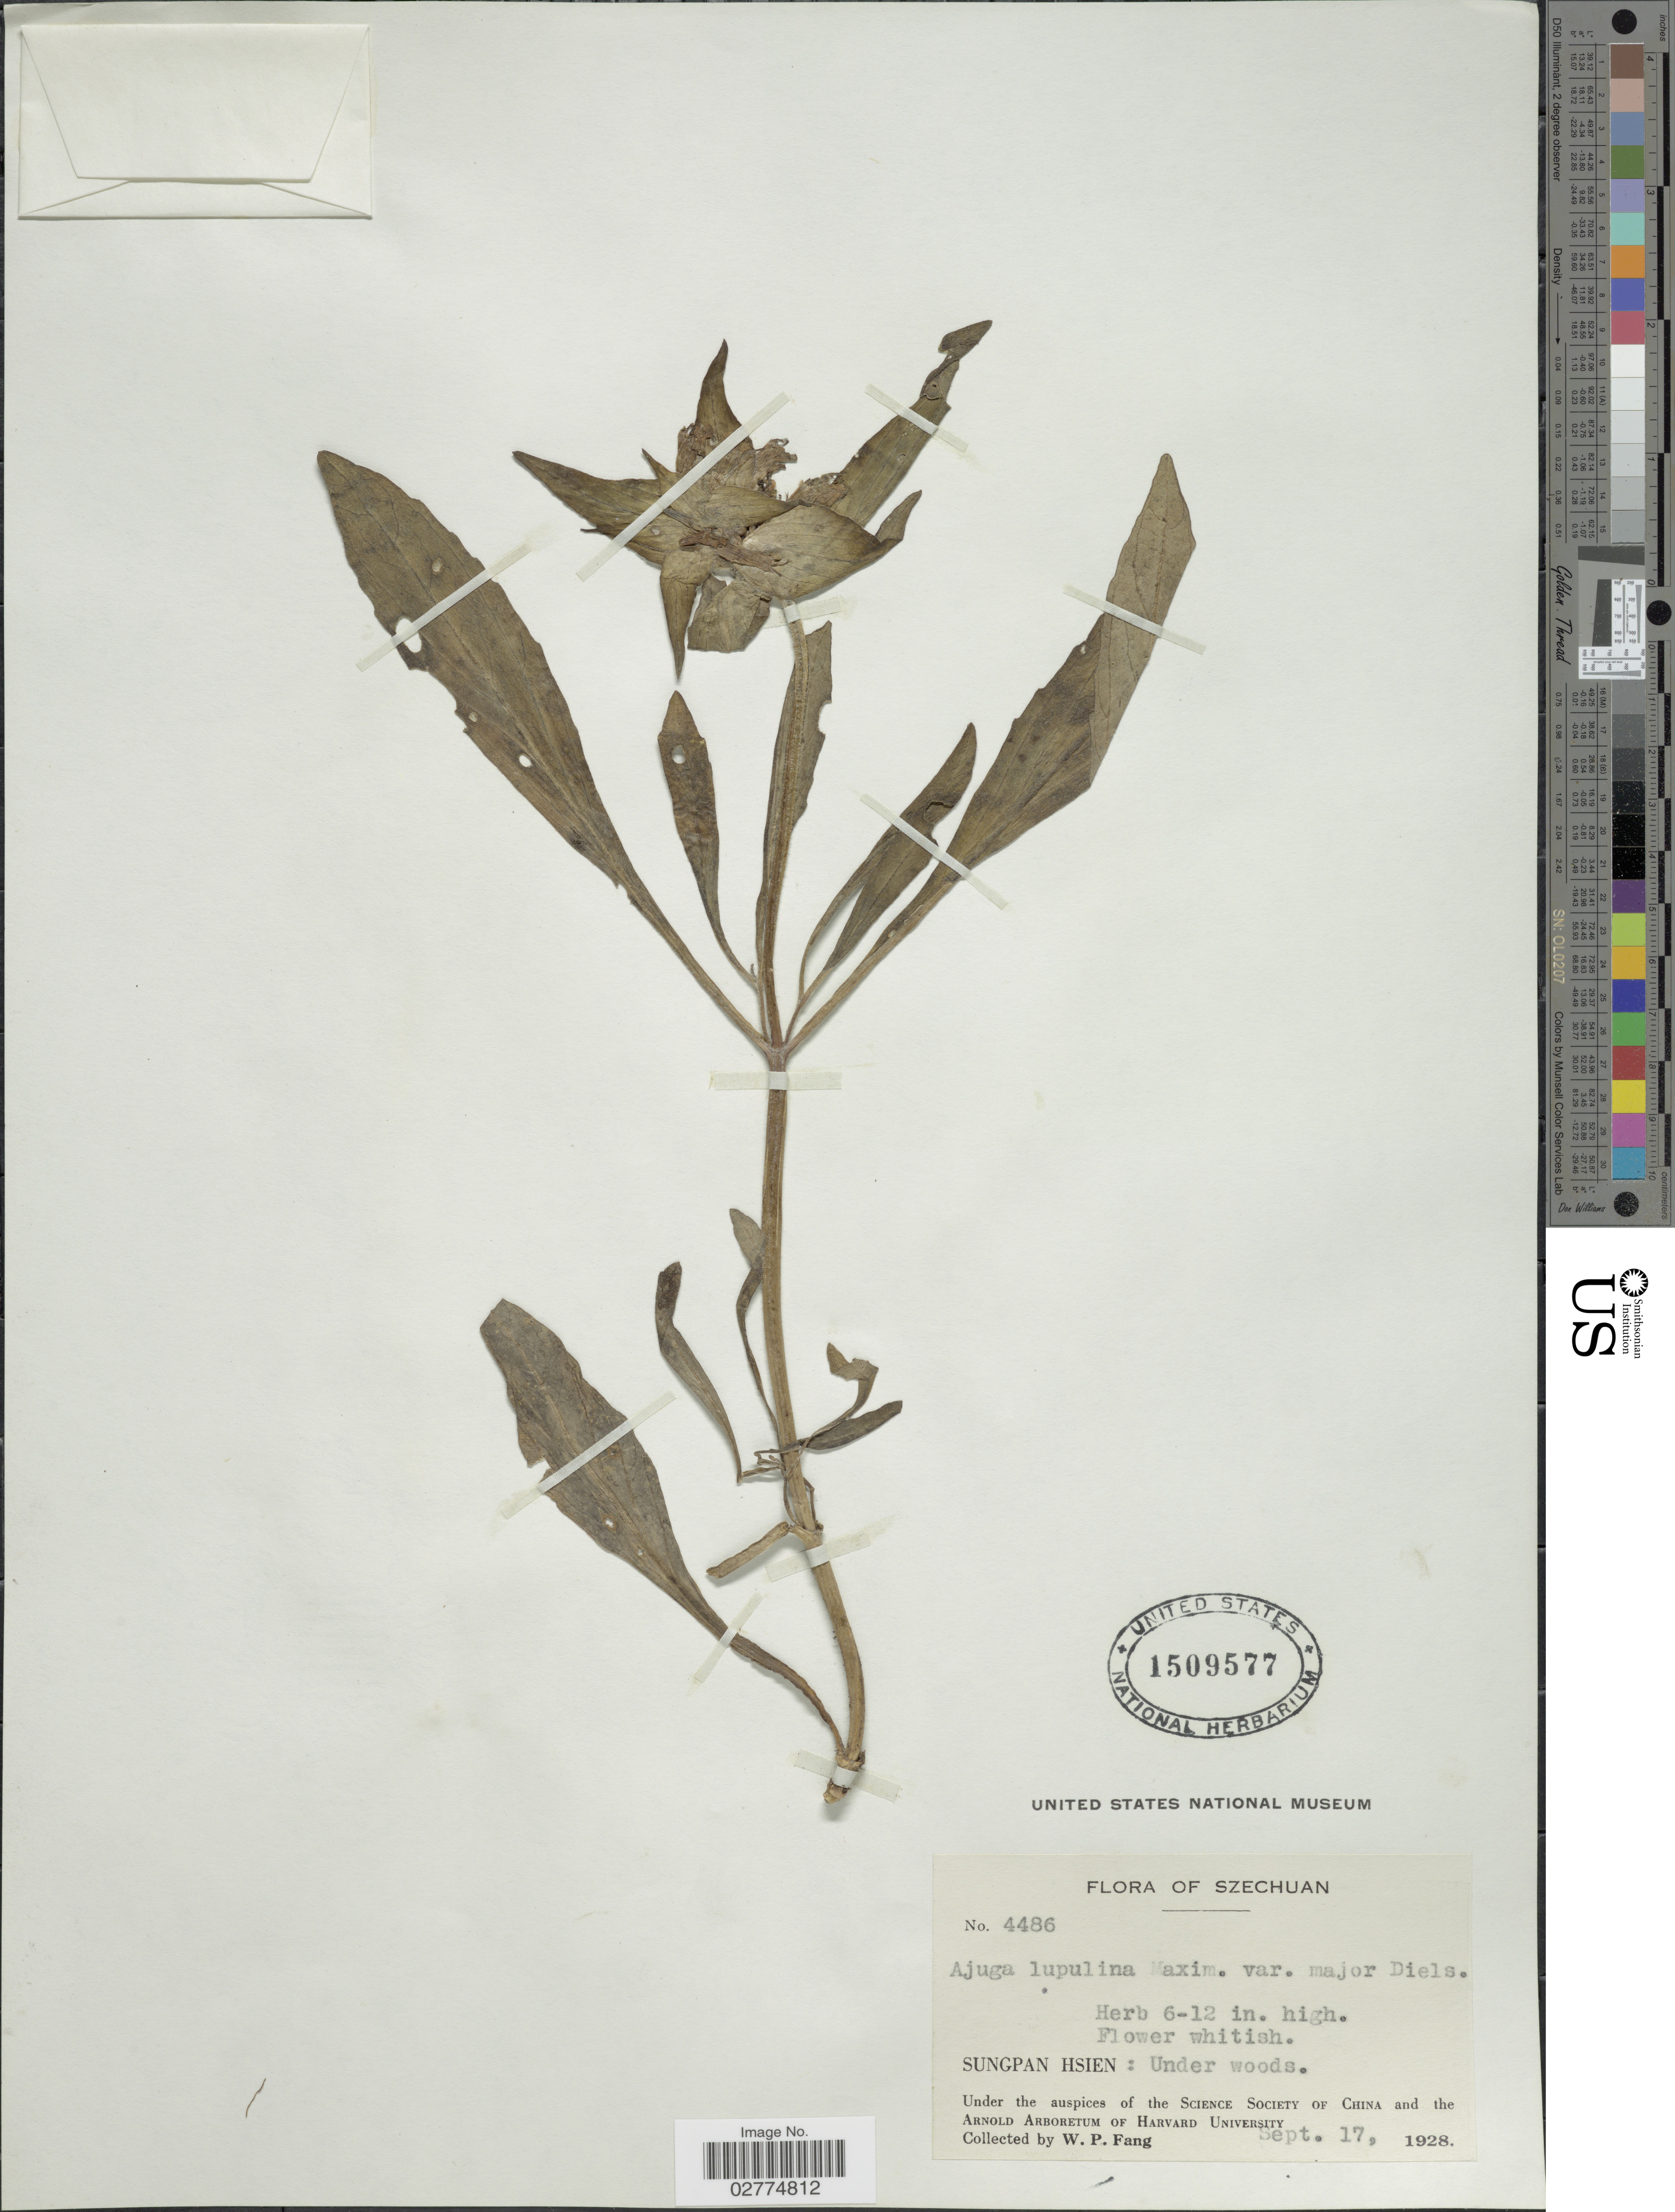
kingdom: Plantae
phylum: Tracheophyta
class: Magnoliopsida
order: Lamiales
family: Lamiaceae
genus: Ajuga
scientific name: Ajuga lupulina var. major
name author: Diels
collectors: W. P. Fang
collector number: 4486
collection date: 1928-09-17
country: China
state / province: Sichuan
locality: Szechuan, Sungpan Hsien.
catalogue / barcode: US 1509577